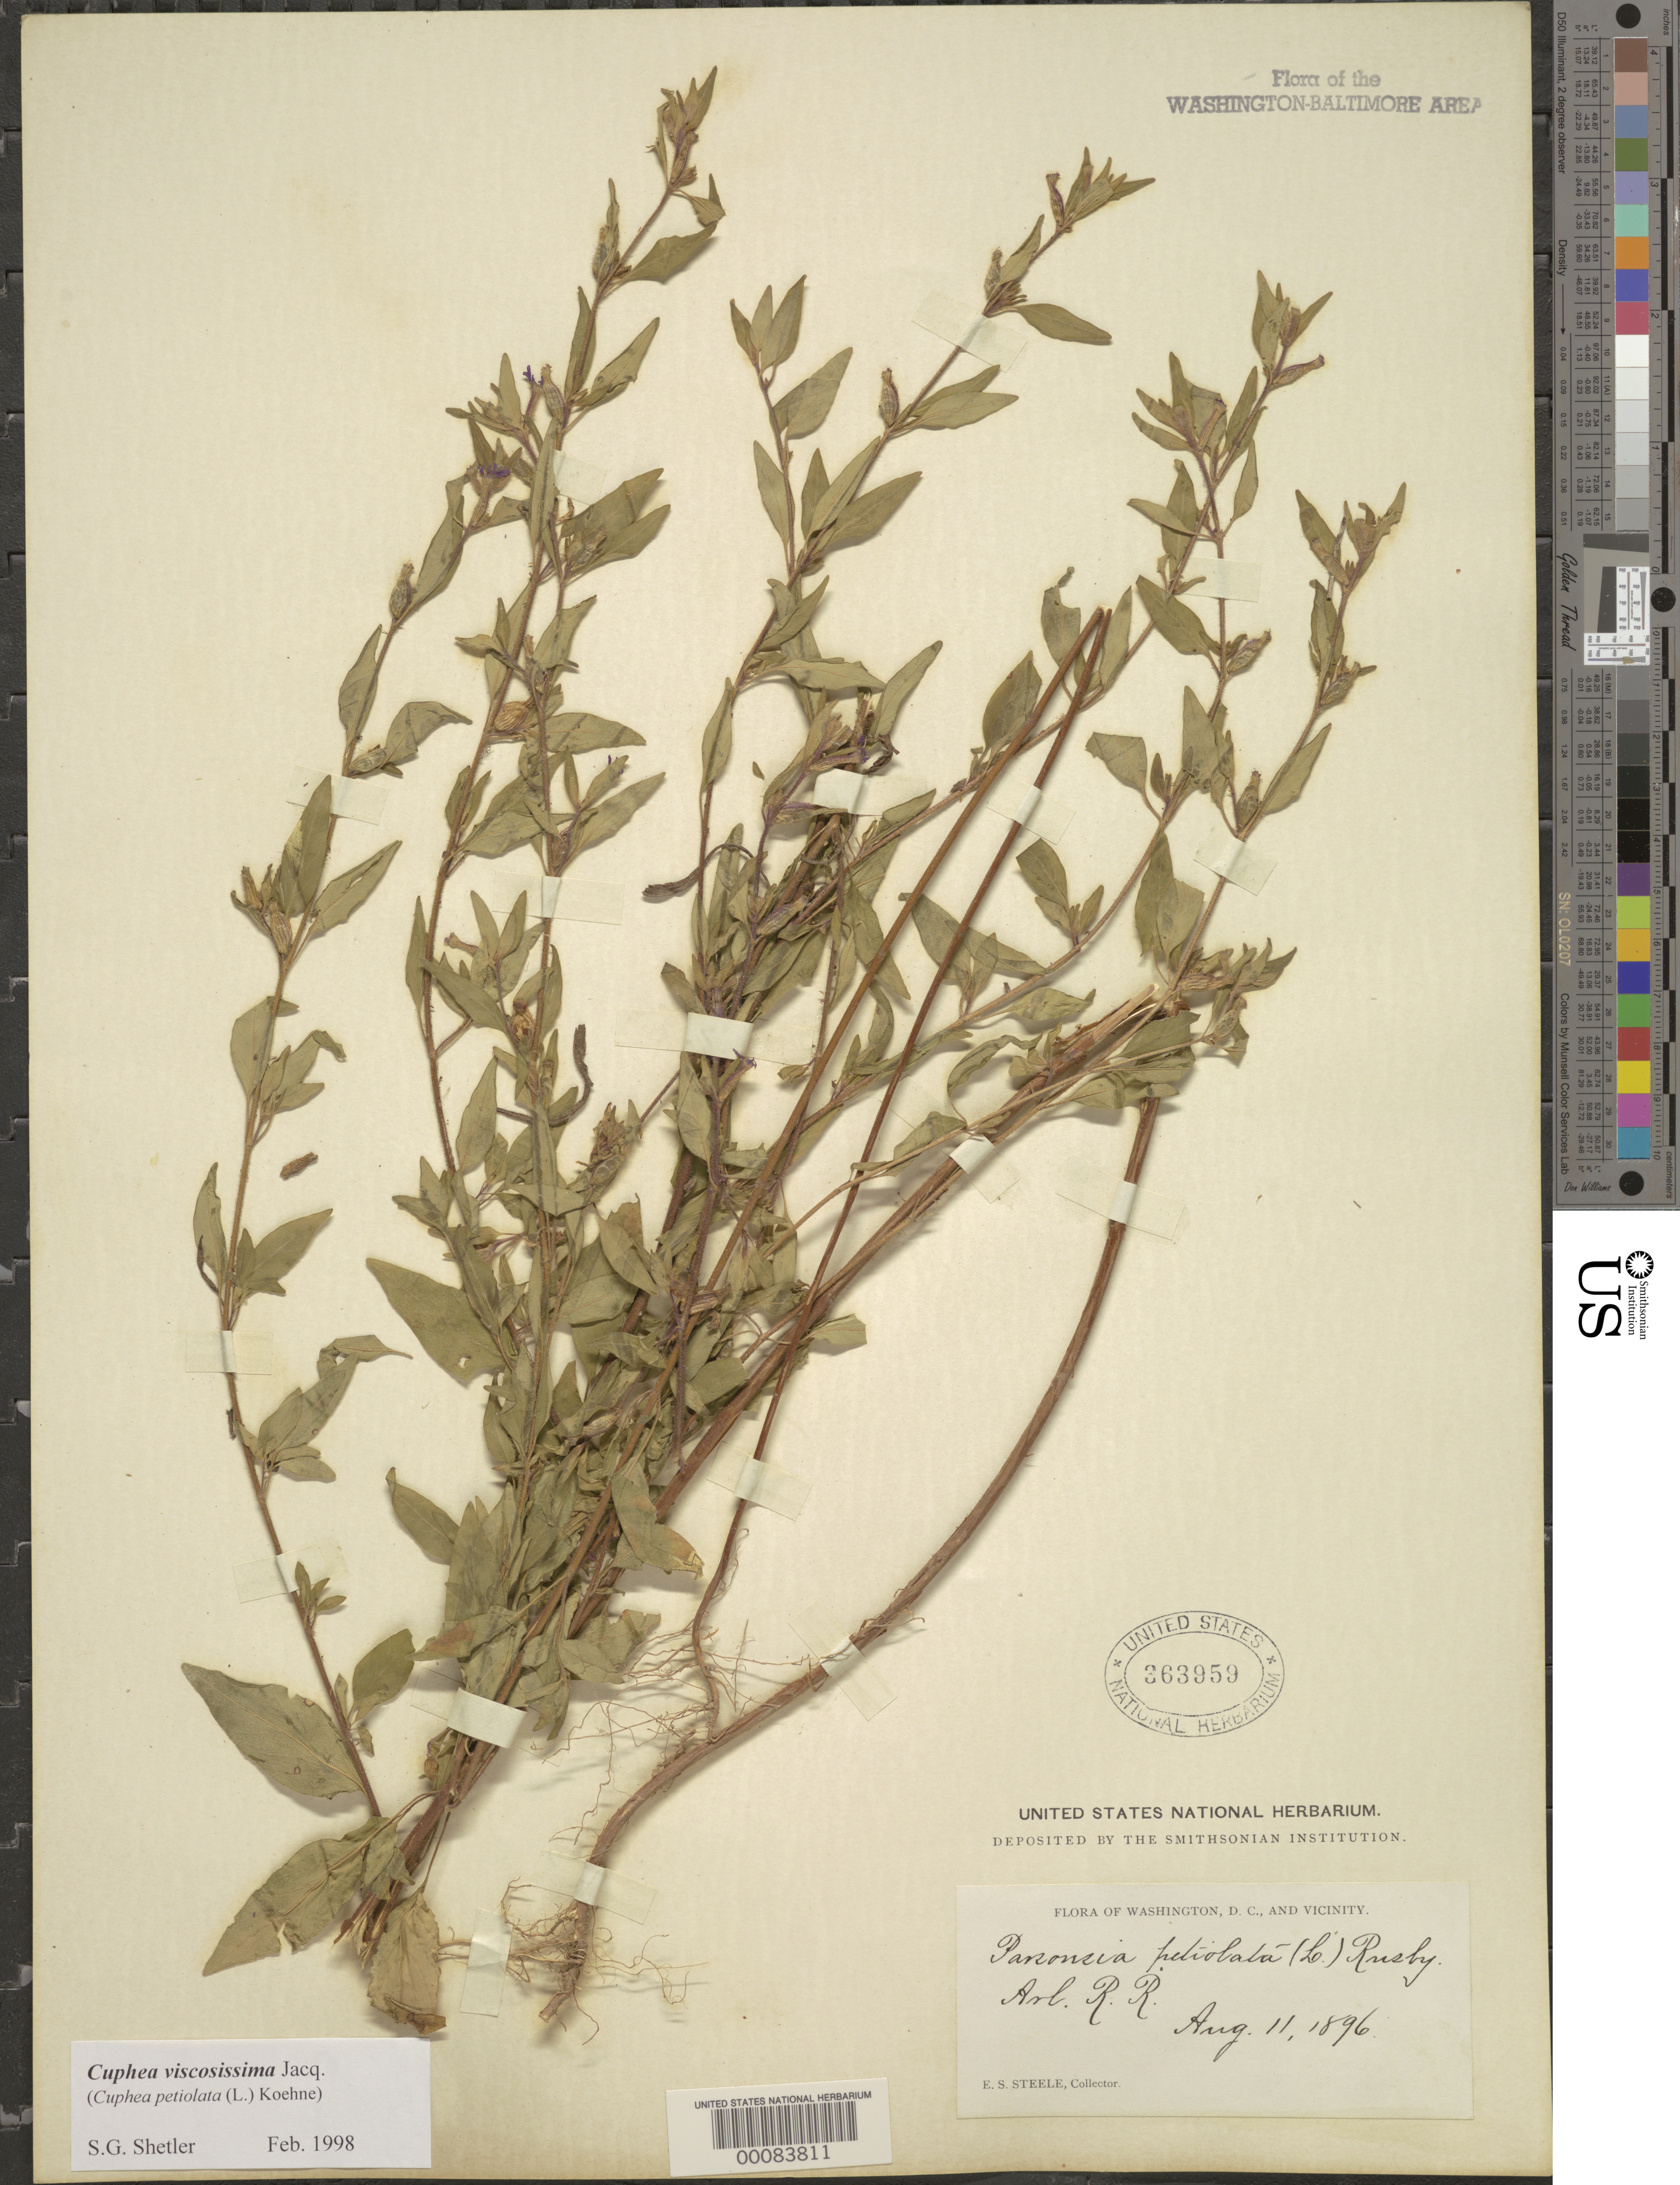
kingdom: Plantae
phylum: Tracheophyta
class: Magnoliopsida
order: Myrtales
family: Lythraceae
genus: Cuphea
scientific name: Cuphea viscosissima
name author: Jacq.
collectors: E. Steele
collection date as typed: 11 Aug 1896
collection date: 1896-08-11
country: United States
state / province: Virginia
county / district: Arlington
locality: Arlington R.R.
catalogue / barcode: US 363959